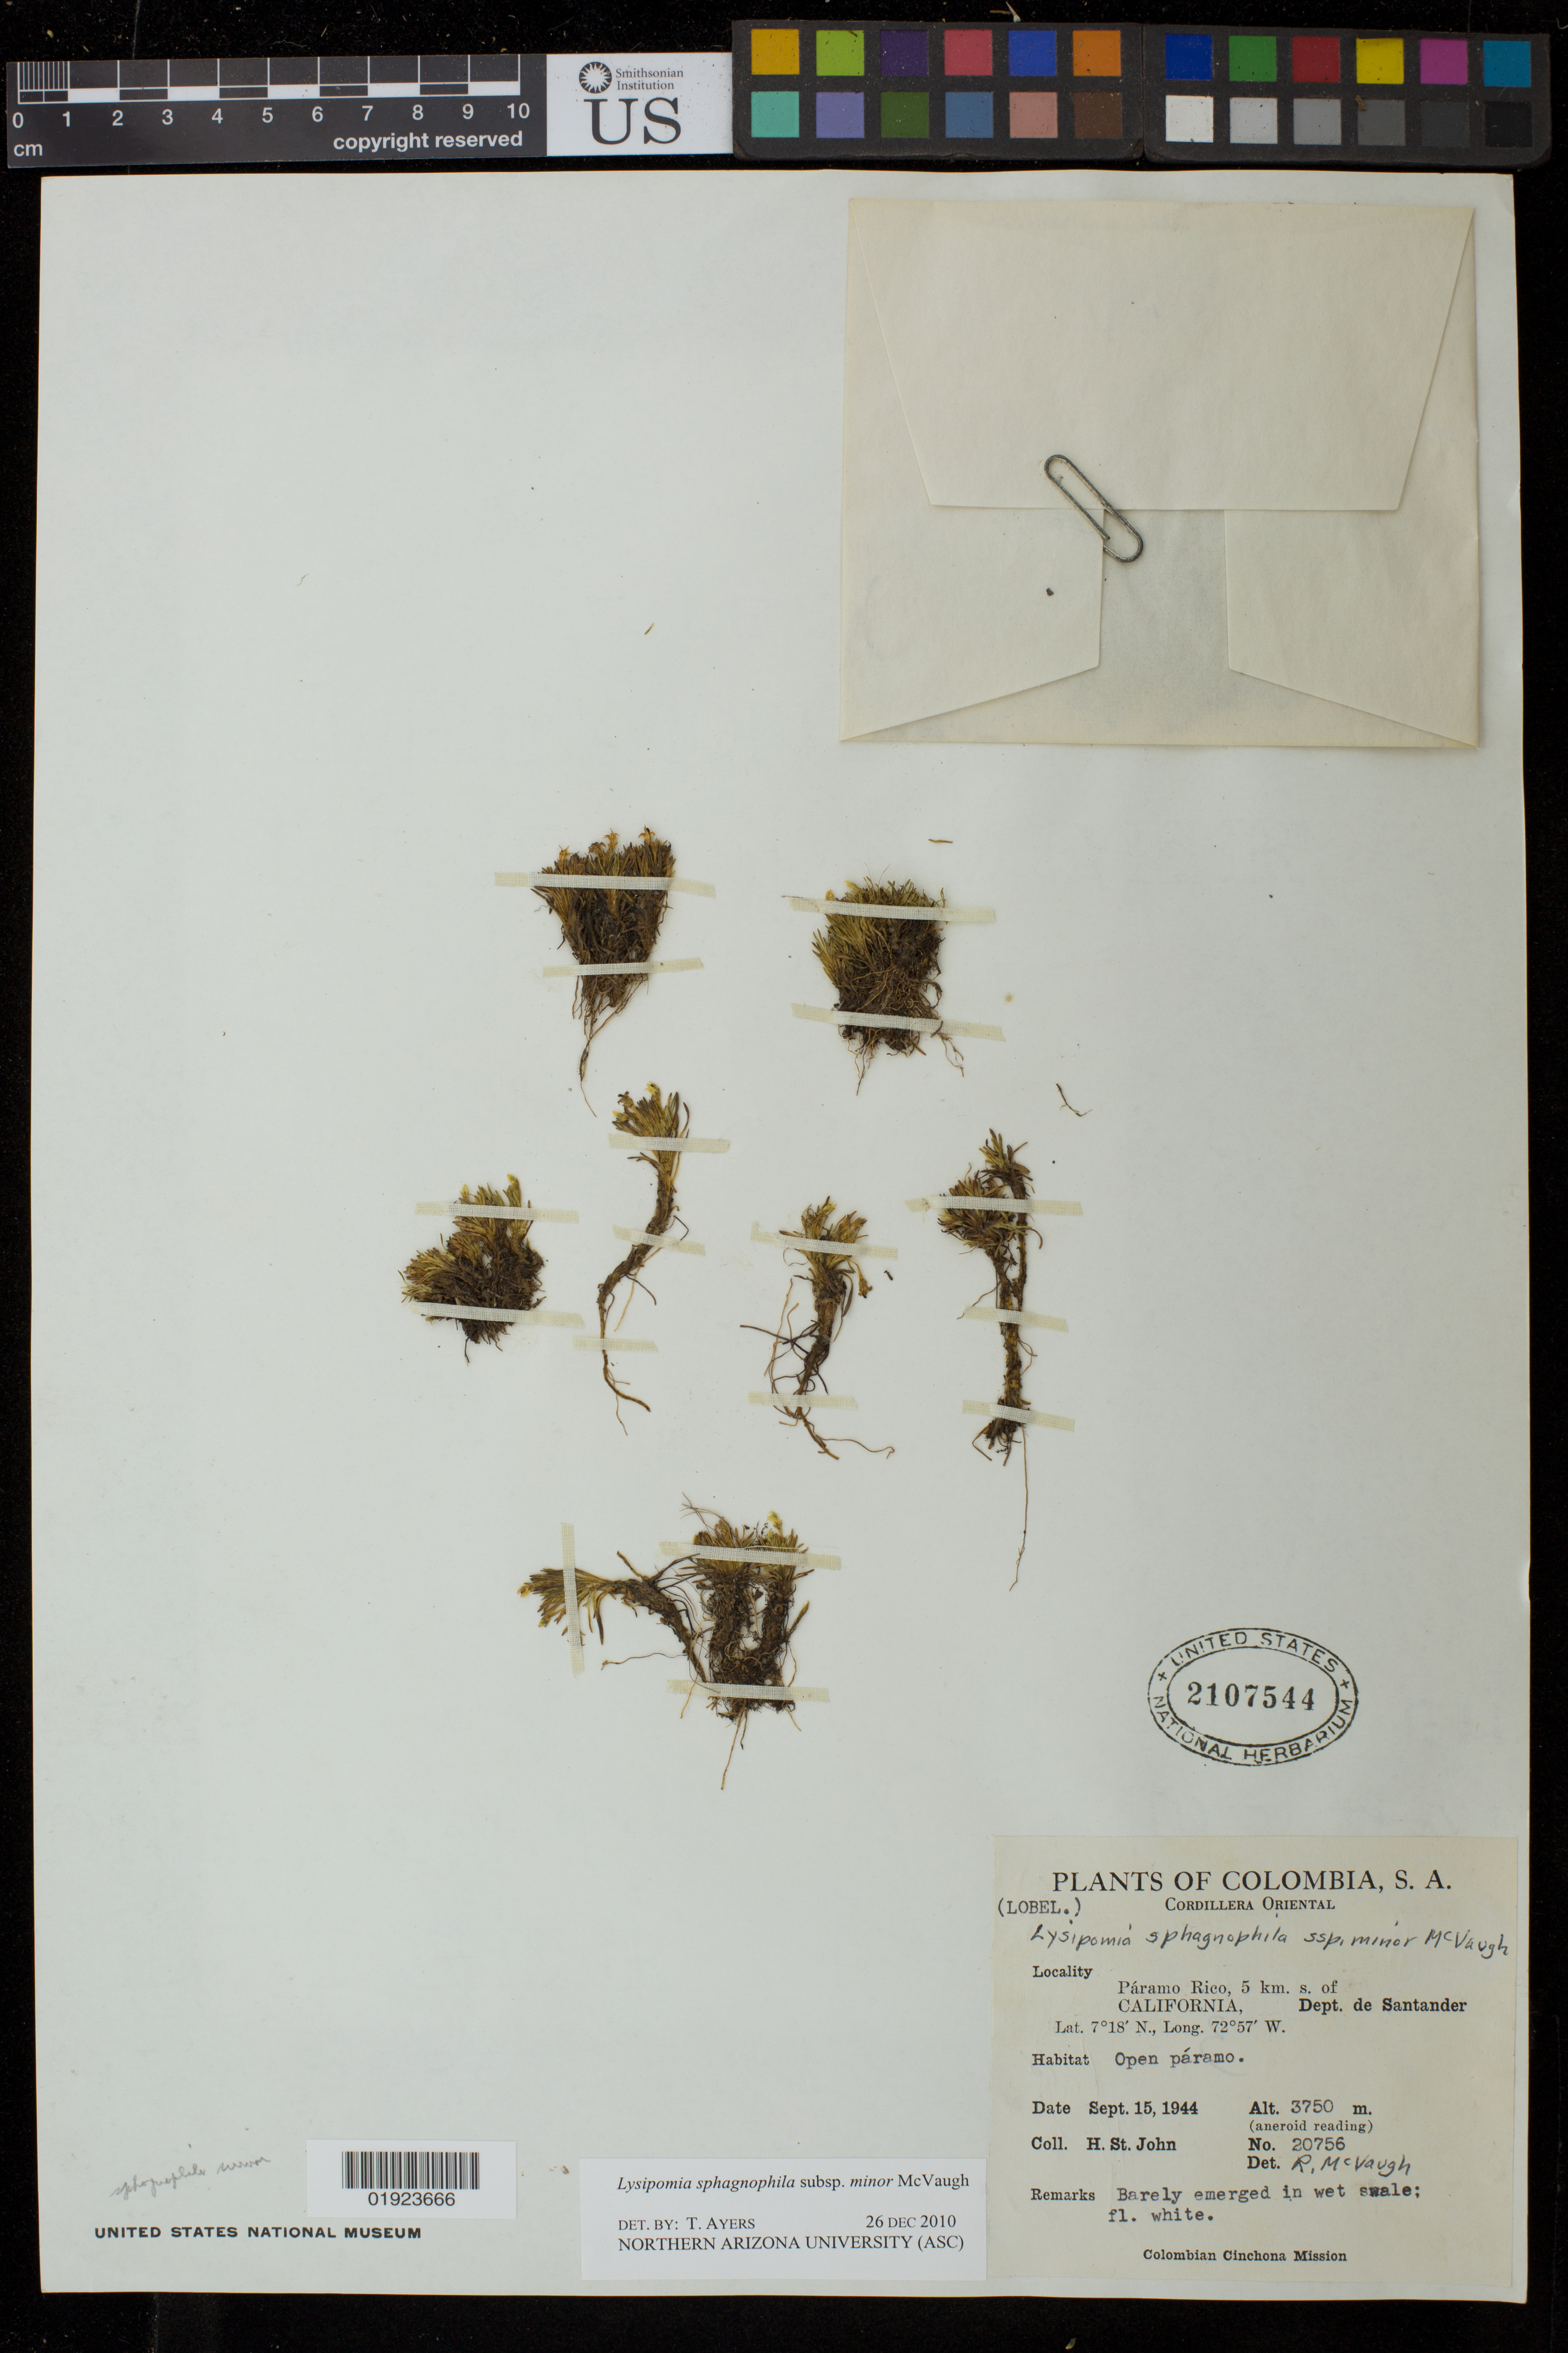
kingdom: Plantae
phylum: Tracheophyta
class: Magnoliopsida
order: Asterales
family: Campanulaceae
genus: Lysipomia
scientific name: Lysipomia sphagnophila subsp. minor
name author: McVaugh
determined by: Ayers, T.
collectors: H. St. John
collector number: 20756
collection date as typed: Sept. 15, 1944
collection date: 1944-09-15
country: Colombia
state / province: Santander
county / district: California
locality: Paramo Rico, 5 km. s. of California, Dept. de Santander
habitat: open paramo.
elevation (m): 3750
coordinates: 7 18 0 N, 72 57 0 W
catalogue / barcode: US 2107544